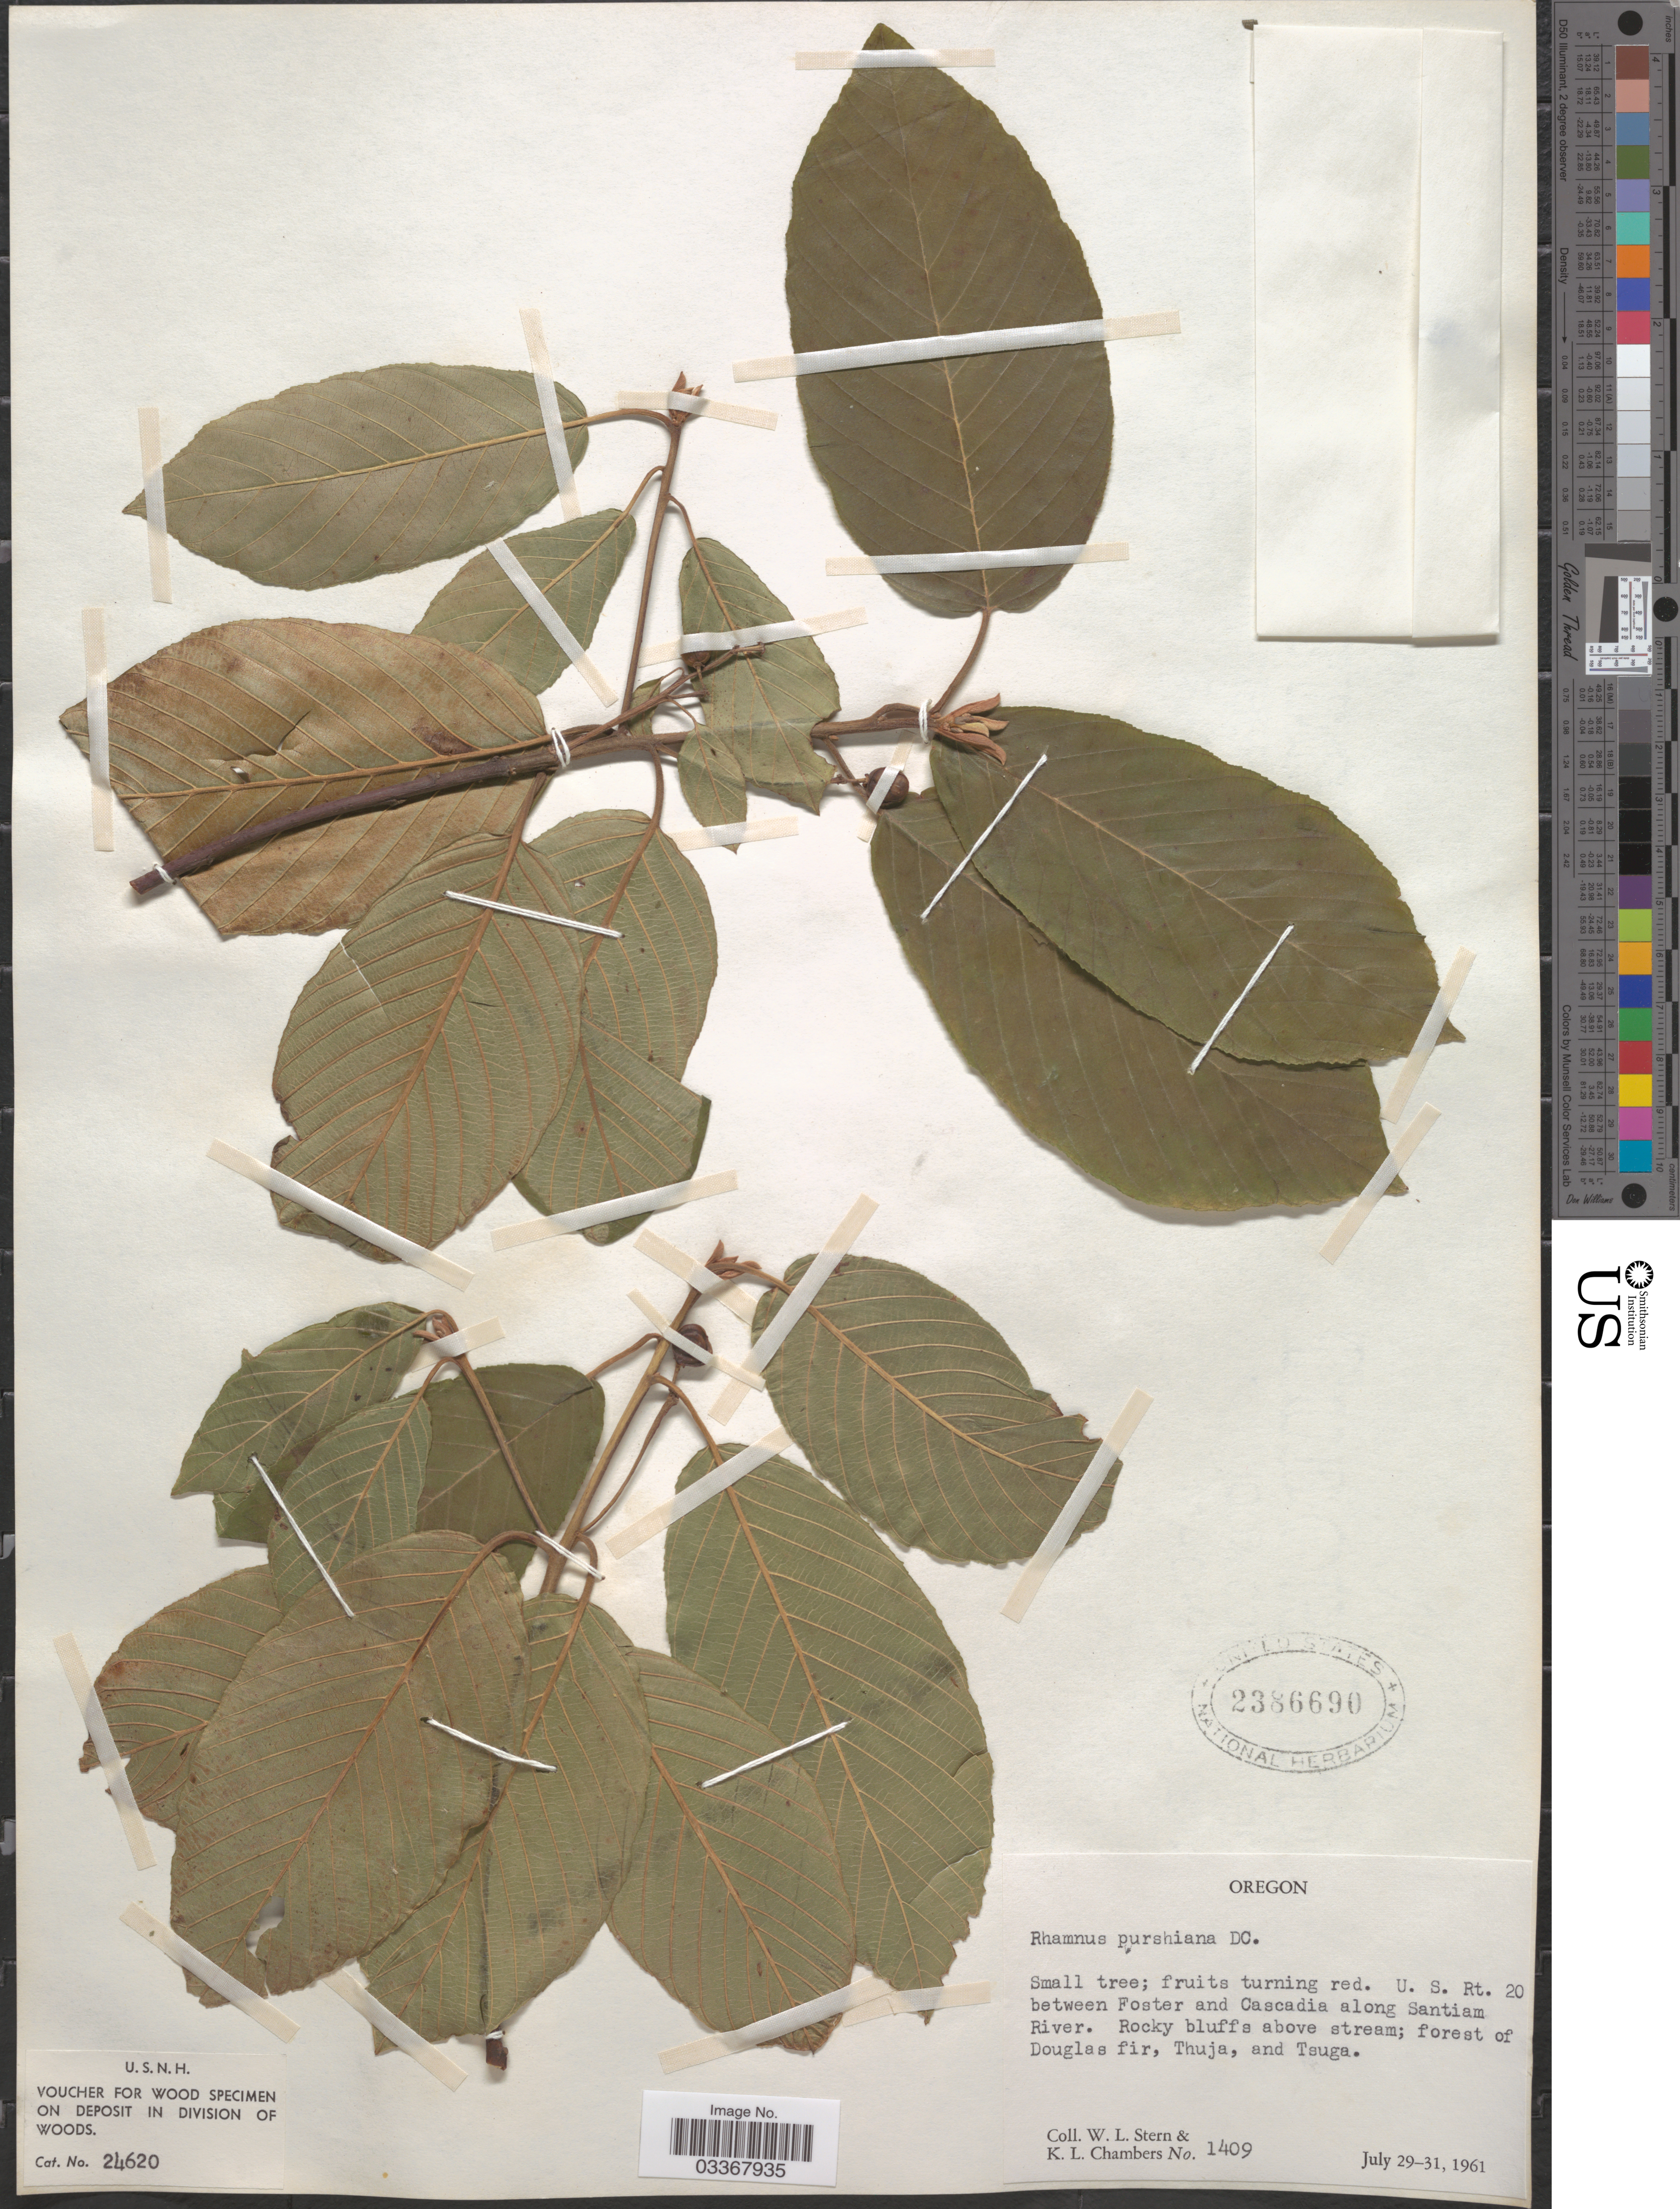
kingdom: Plantae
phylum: Tracheophyta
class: Magnoliopsida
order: Rosales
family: Rhamnaceae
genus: Frangula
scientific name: Frangula purshiana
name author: (DC.) A. Gray ex J.G. Cooper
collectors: W. L. Stern & K. Chambers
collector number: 1409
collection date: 1961-07-29/1961-07-31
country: United States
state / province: Oregon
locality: U.S. Rt. 20 between Foster and Cascadia along Santiam River. Rocky bluffs above stream; forest of Douglas fir, Thuja, and Tsuga. [unsure placement]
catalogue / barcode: US 2386690